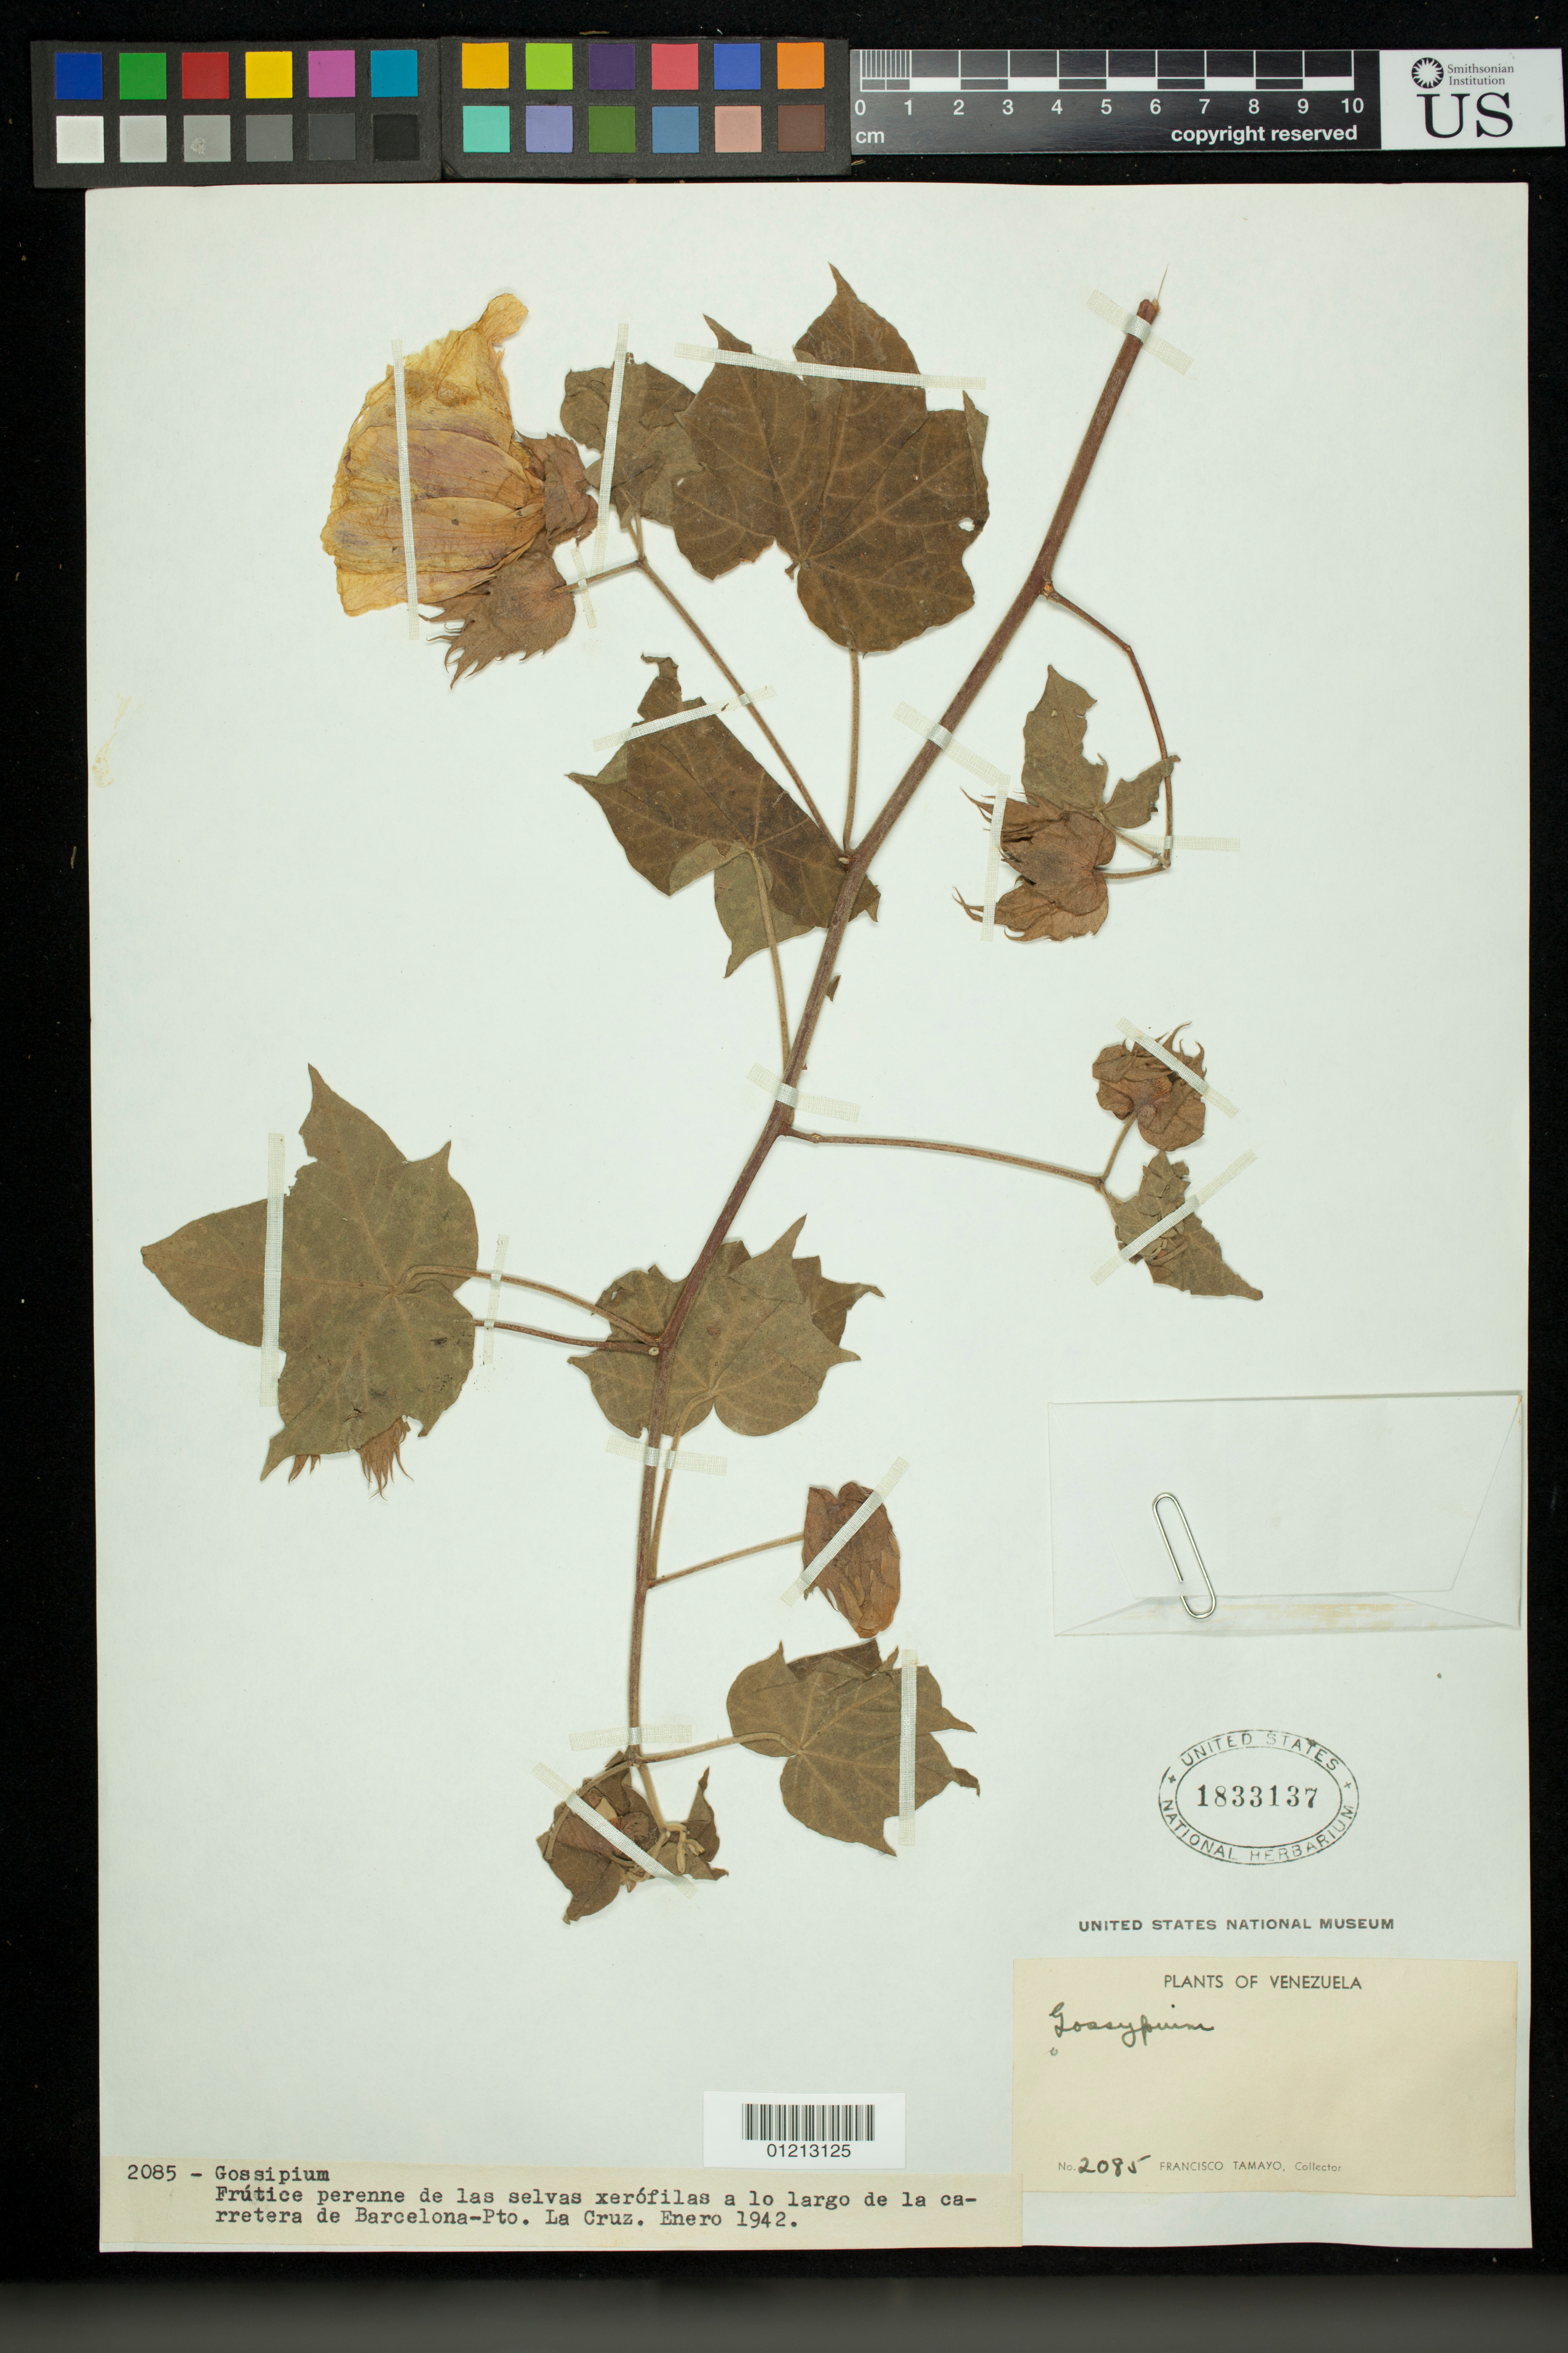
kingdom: Plantae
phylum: Tracheophyta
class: Magnoliopsida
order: Malvales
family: Malvaceae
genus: Gossypium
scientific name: Gossypium sp.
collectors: F. Tamayo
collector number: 2085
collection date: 1942-01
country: Venezuela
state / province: Anzoategui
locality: a lo largo de la carretera de Barcelona-Pto. La Cruz.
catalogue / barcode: US 1833137